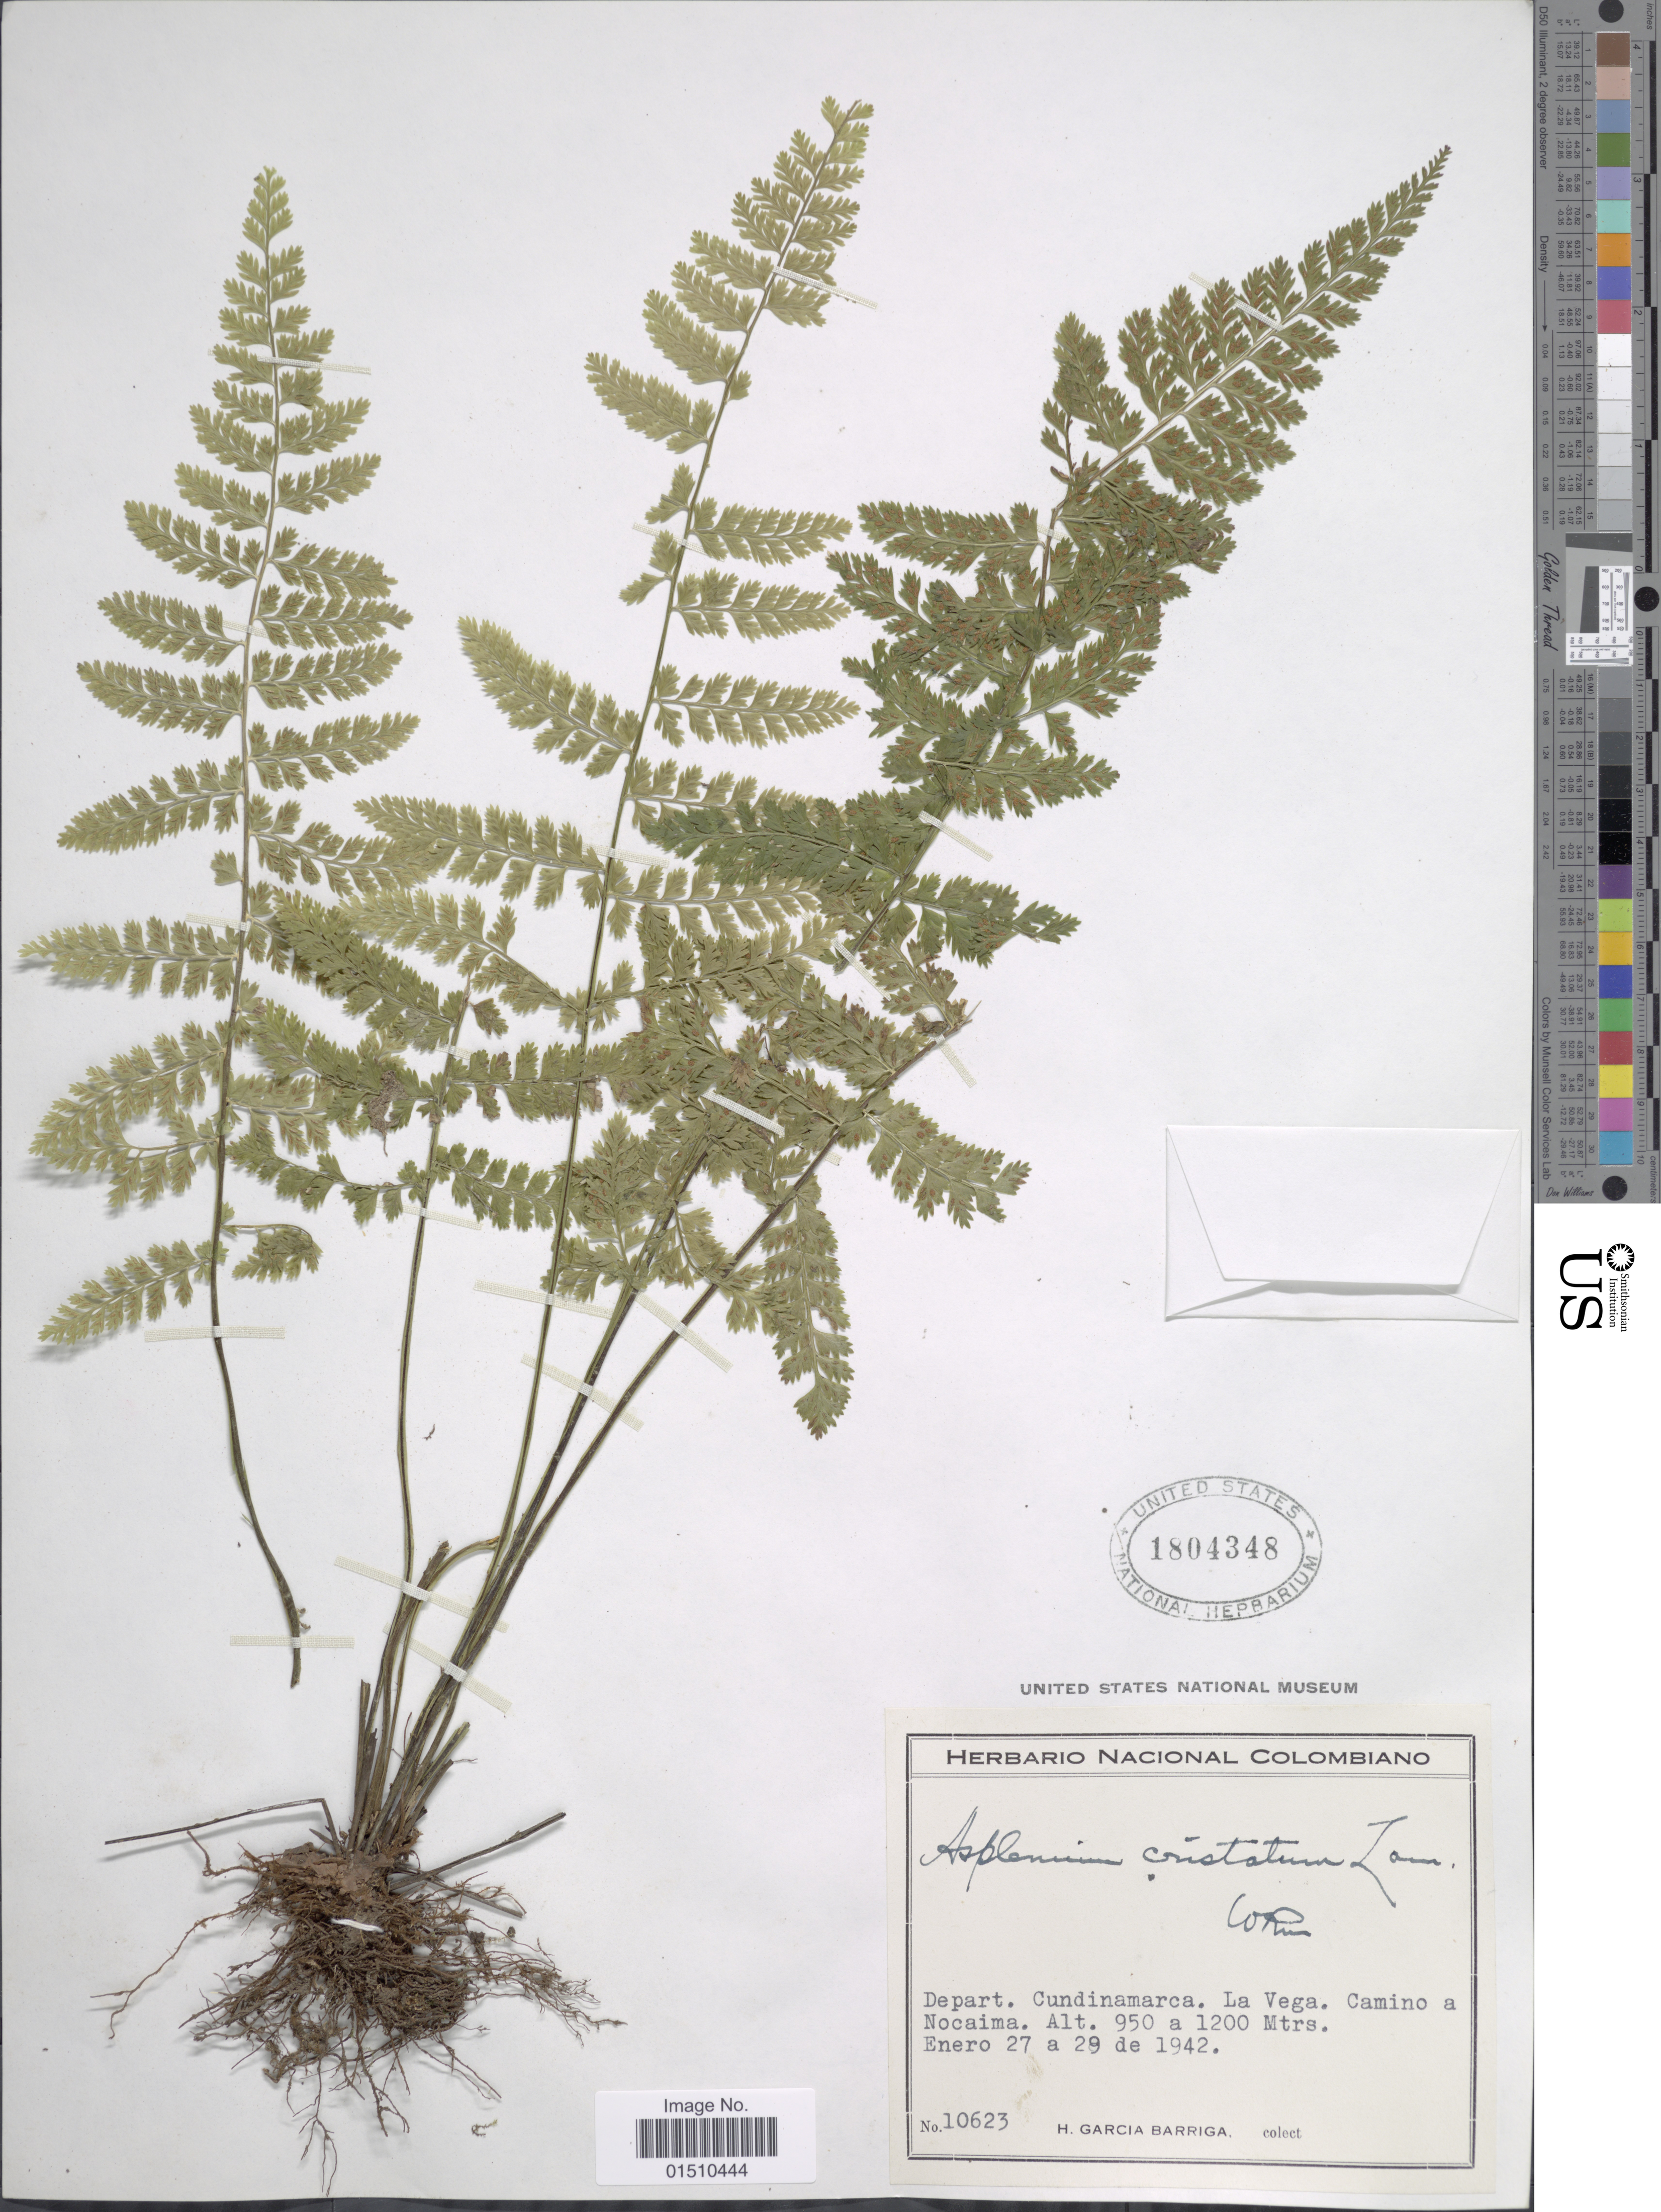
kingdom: Plantae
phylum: Tracheophyta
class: Polypodiopsida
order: Polypodiales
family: Aspleniaceae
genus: Asplenium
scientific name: Asplenium cristatum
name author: Lam.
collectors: H. García Barriga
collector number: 10623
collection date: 1942-01-27/1942-01-29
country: Colombia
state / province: Cundinamarca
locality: Colombiano, Depart. Cundinamarca. La Vega. Camino a Nocaima.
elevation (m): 950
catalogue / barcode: US 1804348